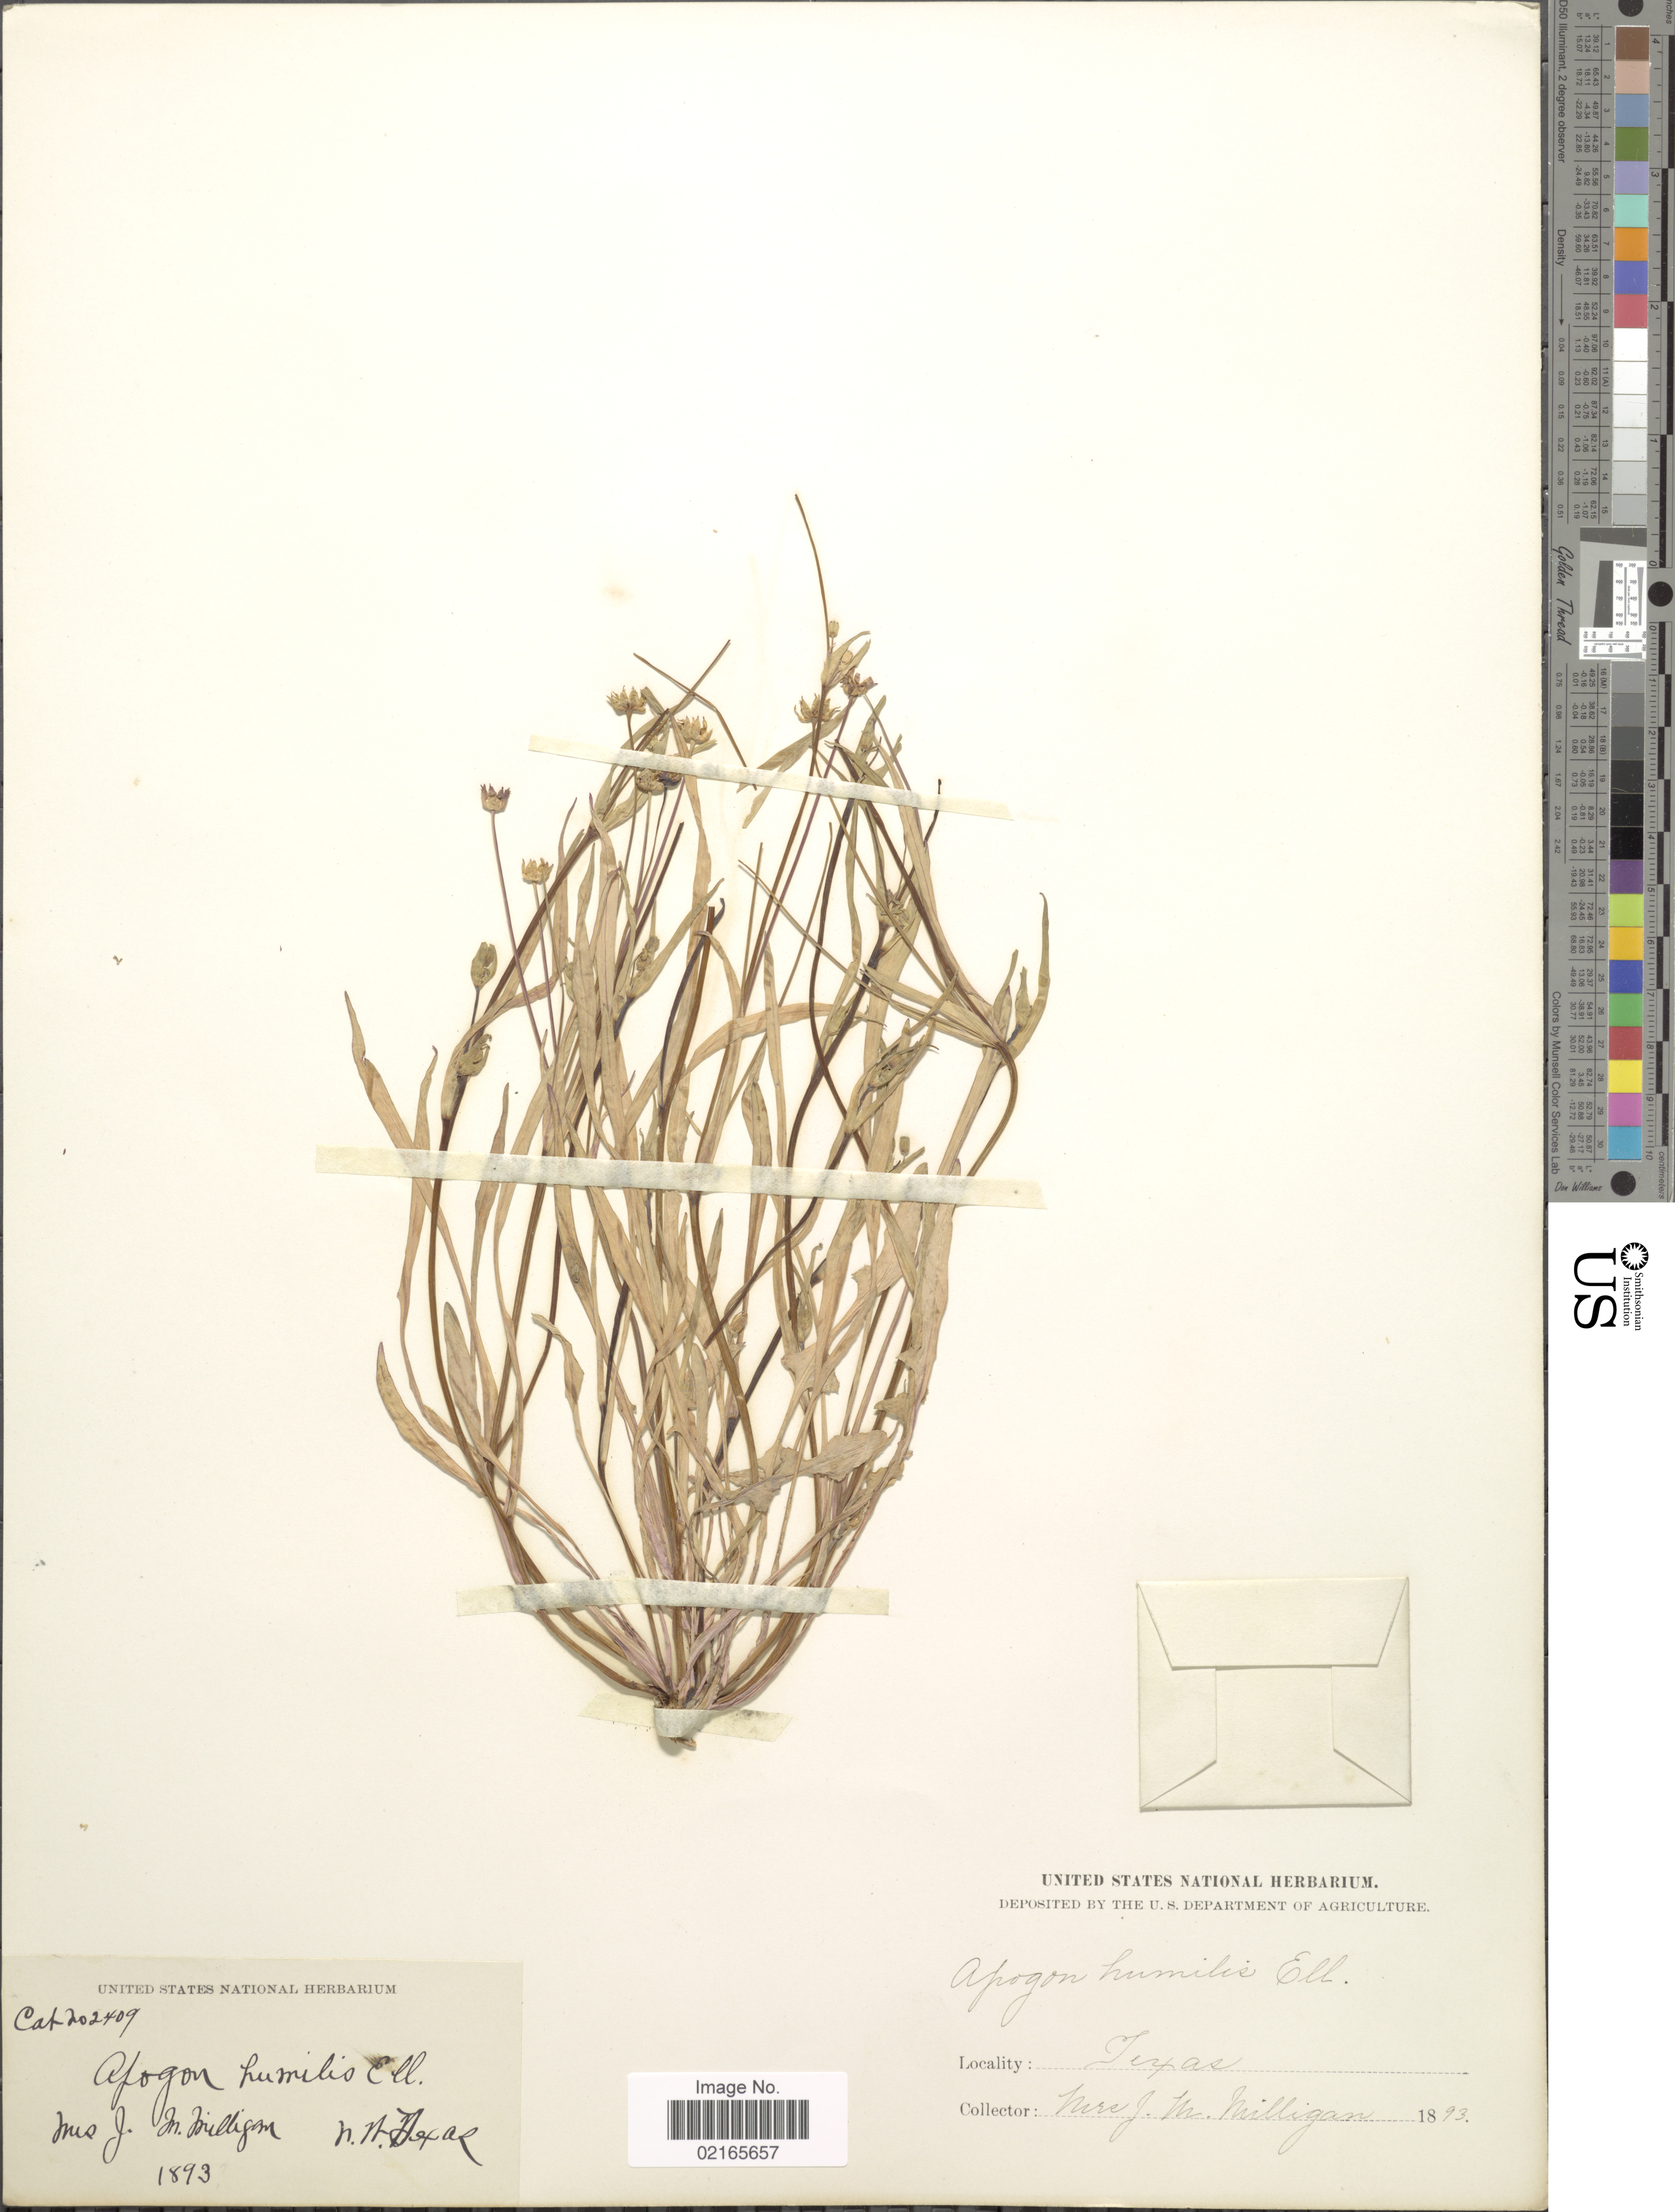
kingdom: Plantae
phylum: Tracheophyta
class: Magnoliopsida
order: Asterales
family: Asteraceae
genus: Krigia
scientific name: Krigia oppositifolia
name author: Raf.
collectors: J. Milligan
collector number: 202409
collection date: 1893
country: United States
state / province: Texas